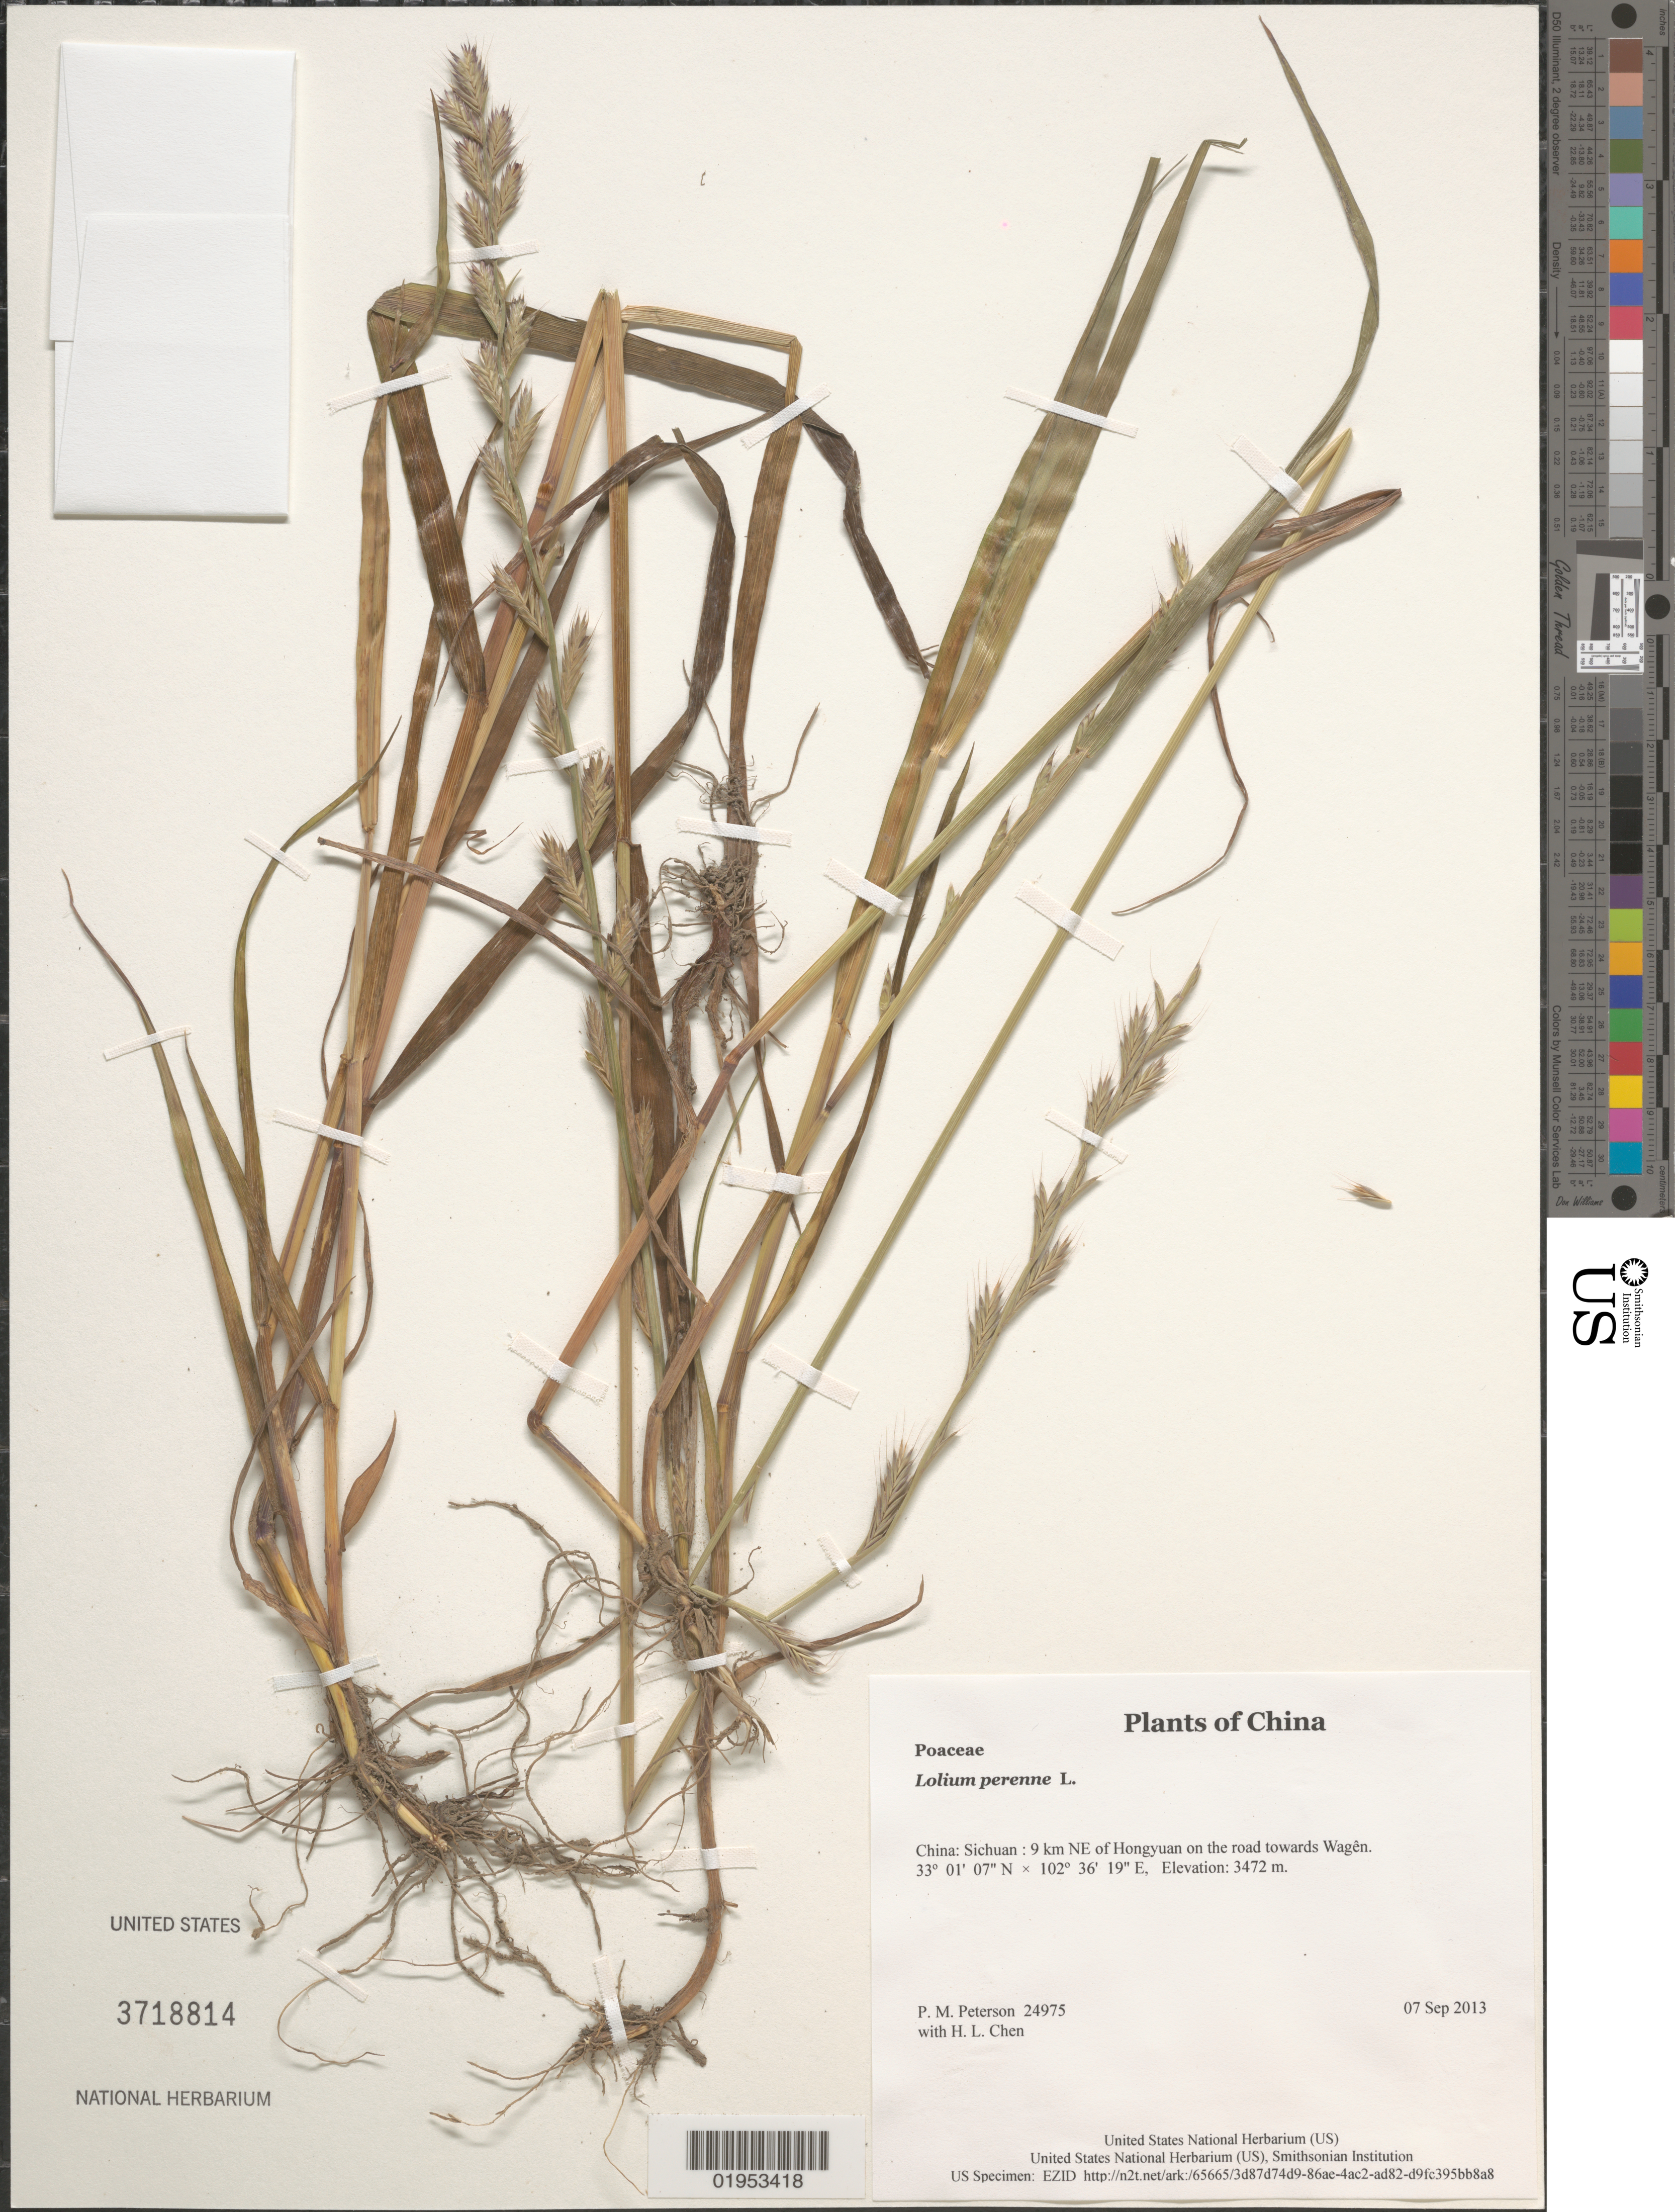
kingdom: Plantae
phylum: Tracheophyta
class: Liliopsida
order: Poales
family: Poaceae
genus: Lolium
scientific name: Lolium perenne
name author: L.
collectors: P. M. Peterson & H. L. Chen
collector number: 24975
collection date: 2013-09-07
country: China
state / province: Sichuan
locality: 9 km NE of Hongyuan on the road towards Wagên.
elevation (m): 3472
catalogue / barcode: US 3718814